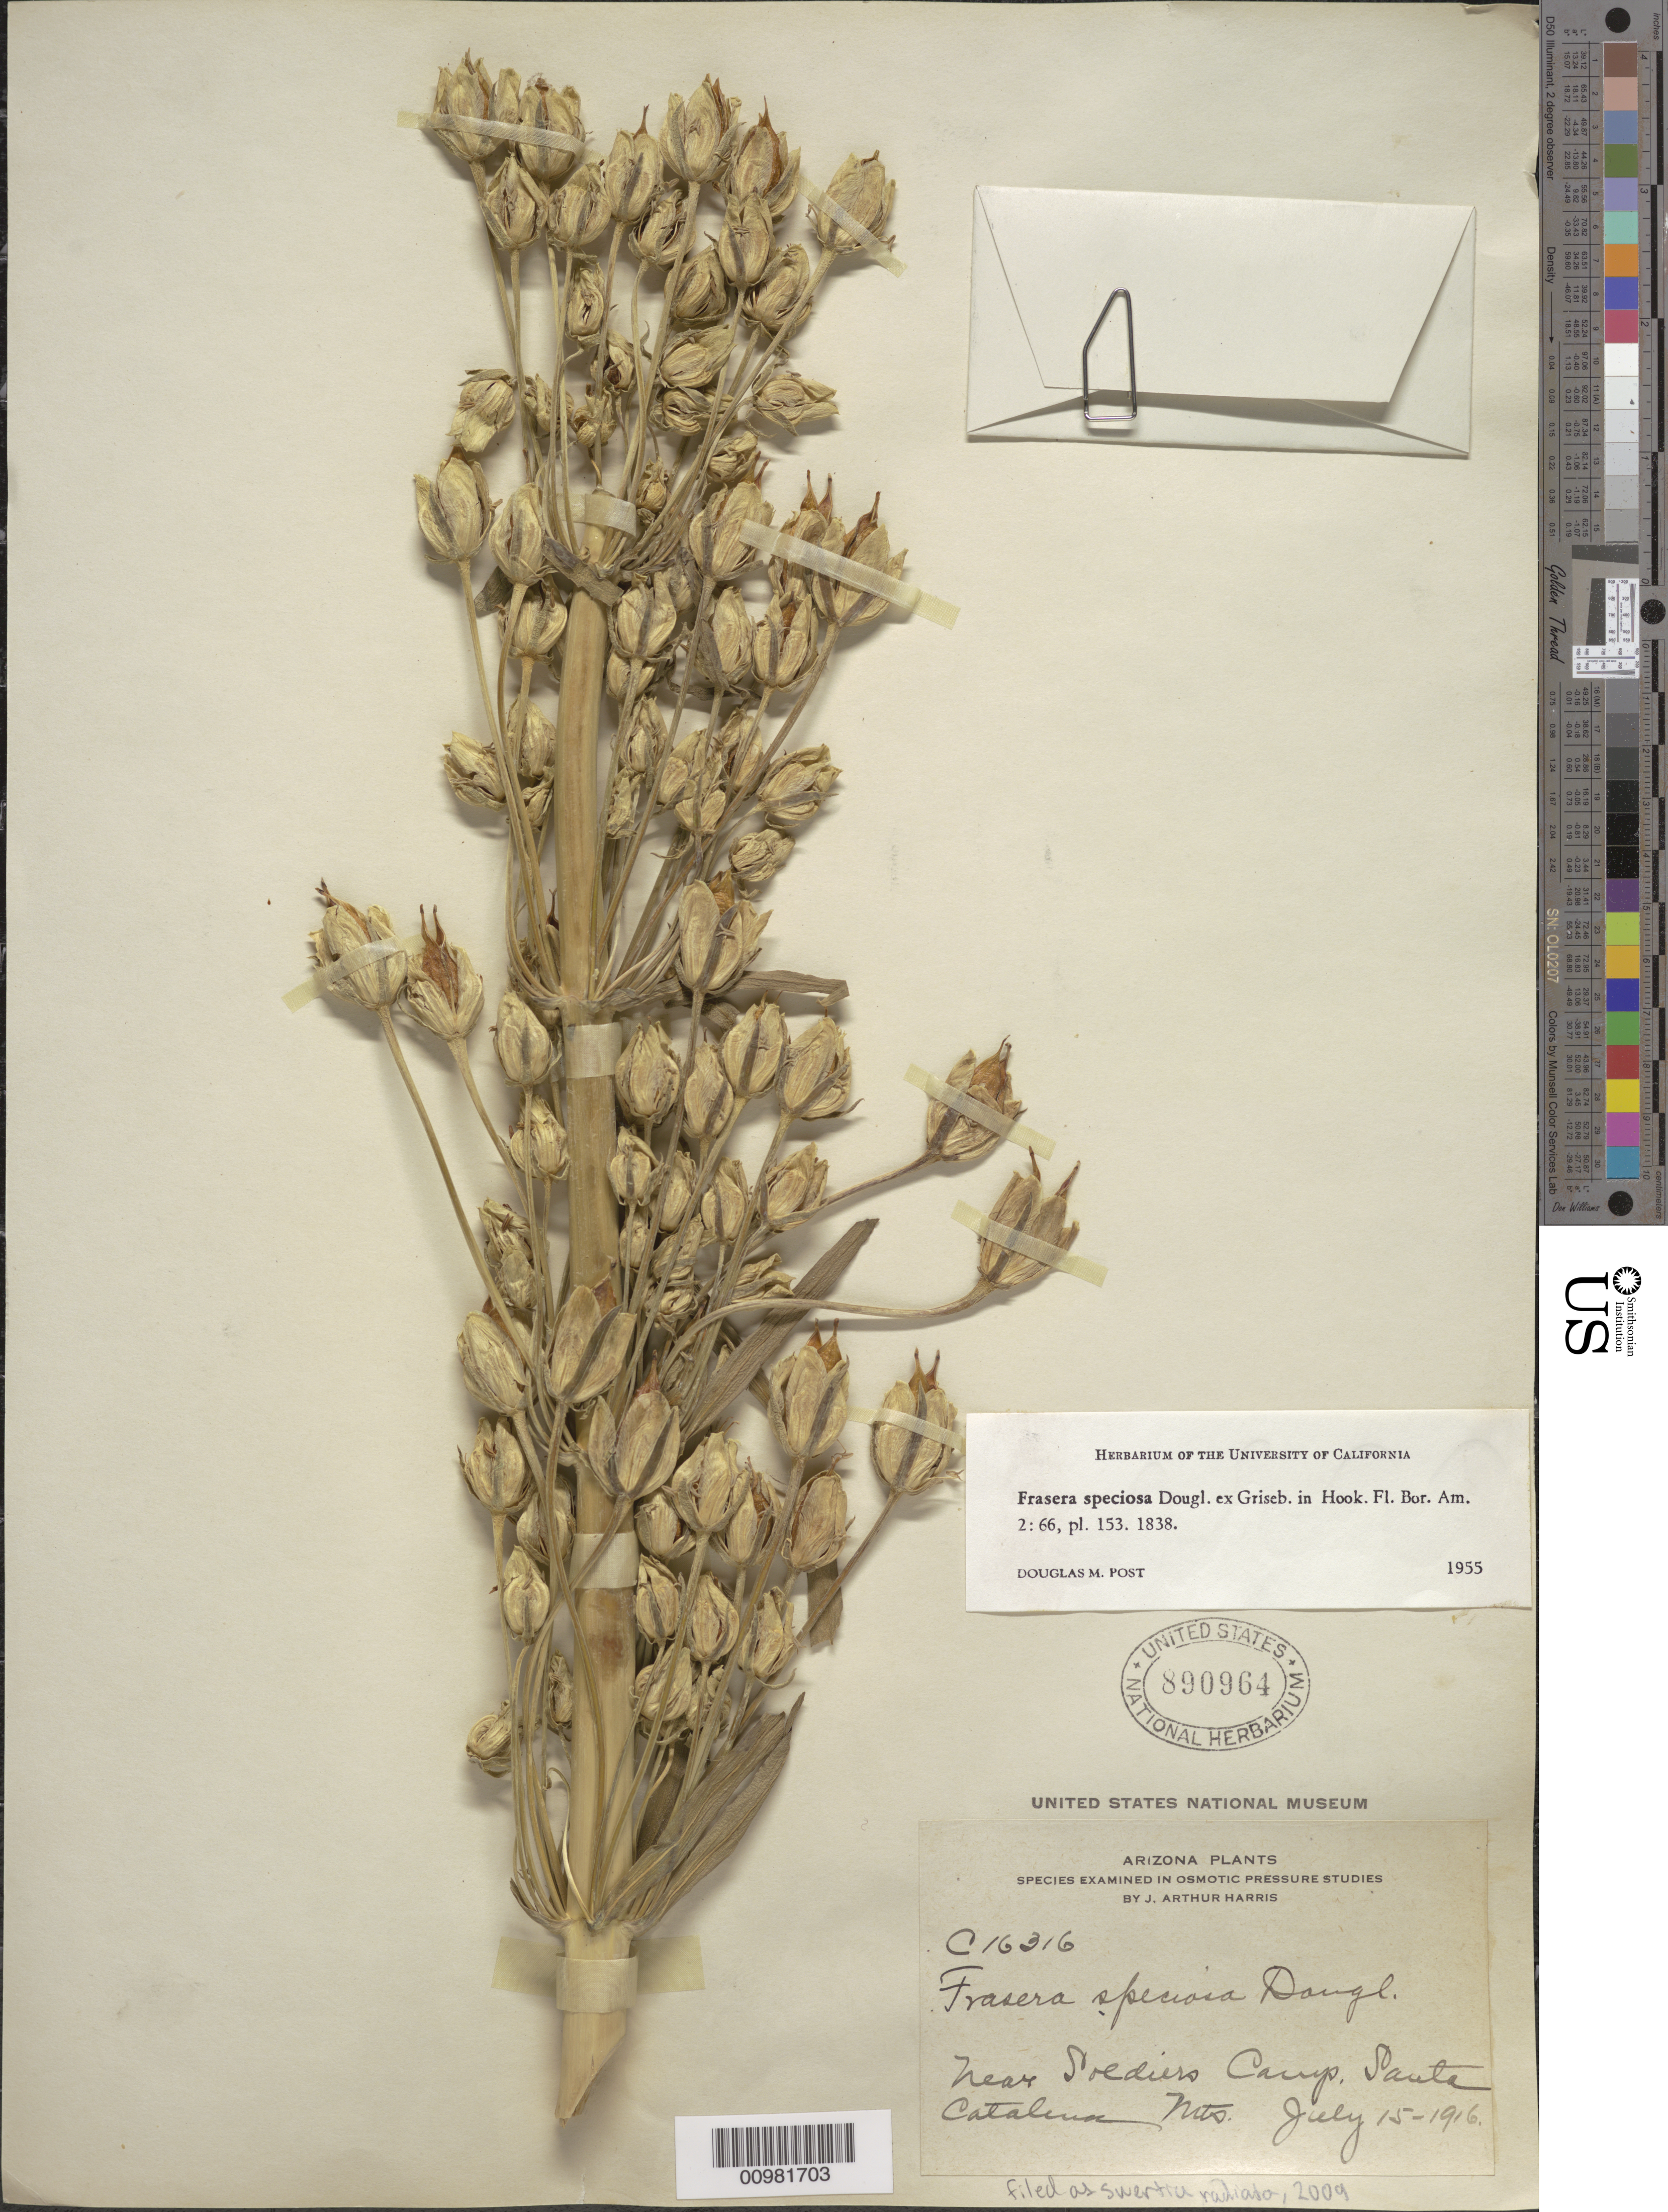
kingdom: Plantae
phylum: Tracheophyta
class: Magnoliopsida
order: Gentianales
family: Gentianaceae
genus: Swertia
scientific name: Swertia radiata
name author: (Kellogg) Kuntze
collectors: J. A. Harris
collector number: C16316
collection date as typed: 15 Jul 1916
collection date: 1916-07-15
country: United States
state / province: Arizona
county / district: Pima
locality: Santa Catalina Mts., Near Soldiers Camp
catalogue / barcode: US 890964